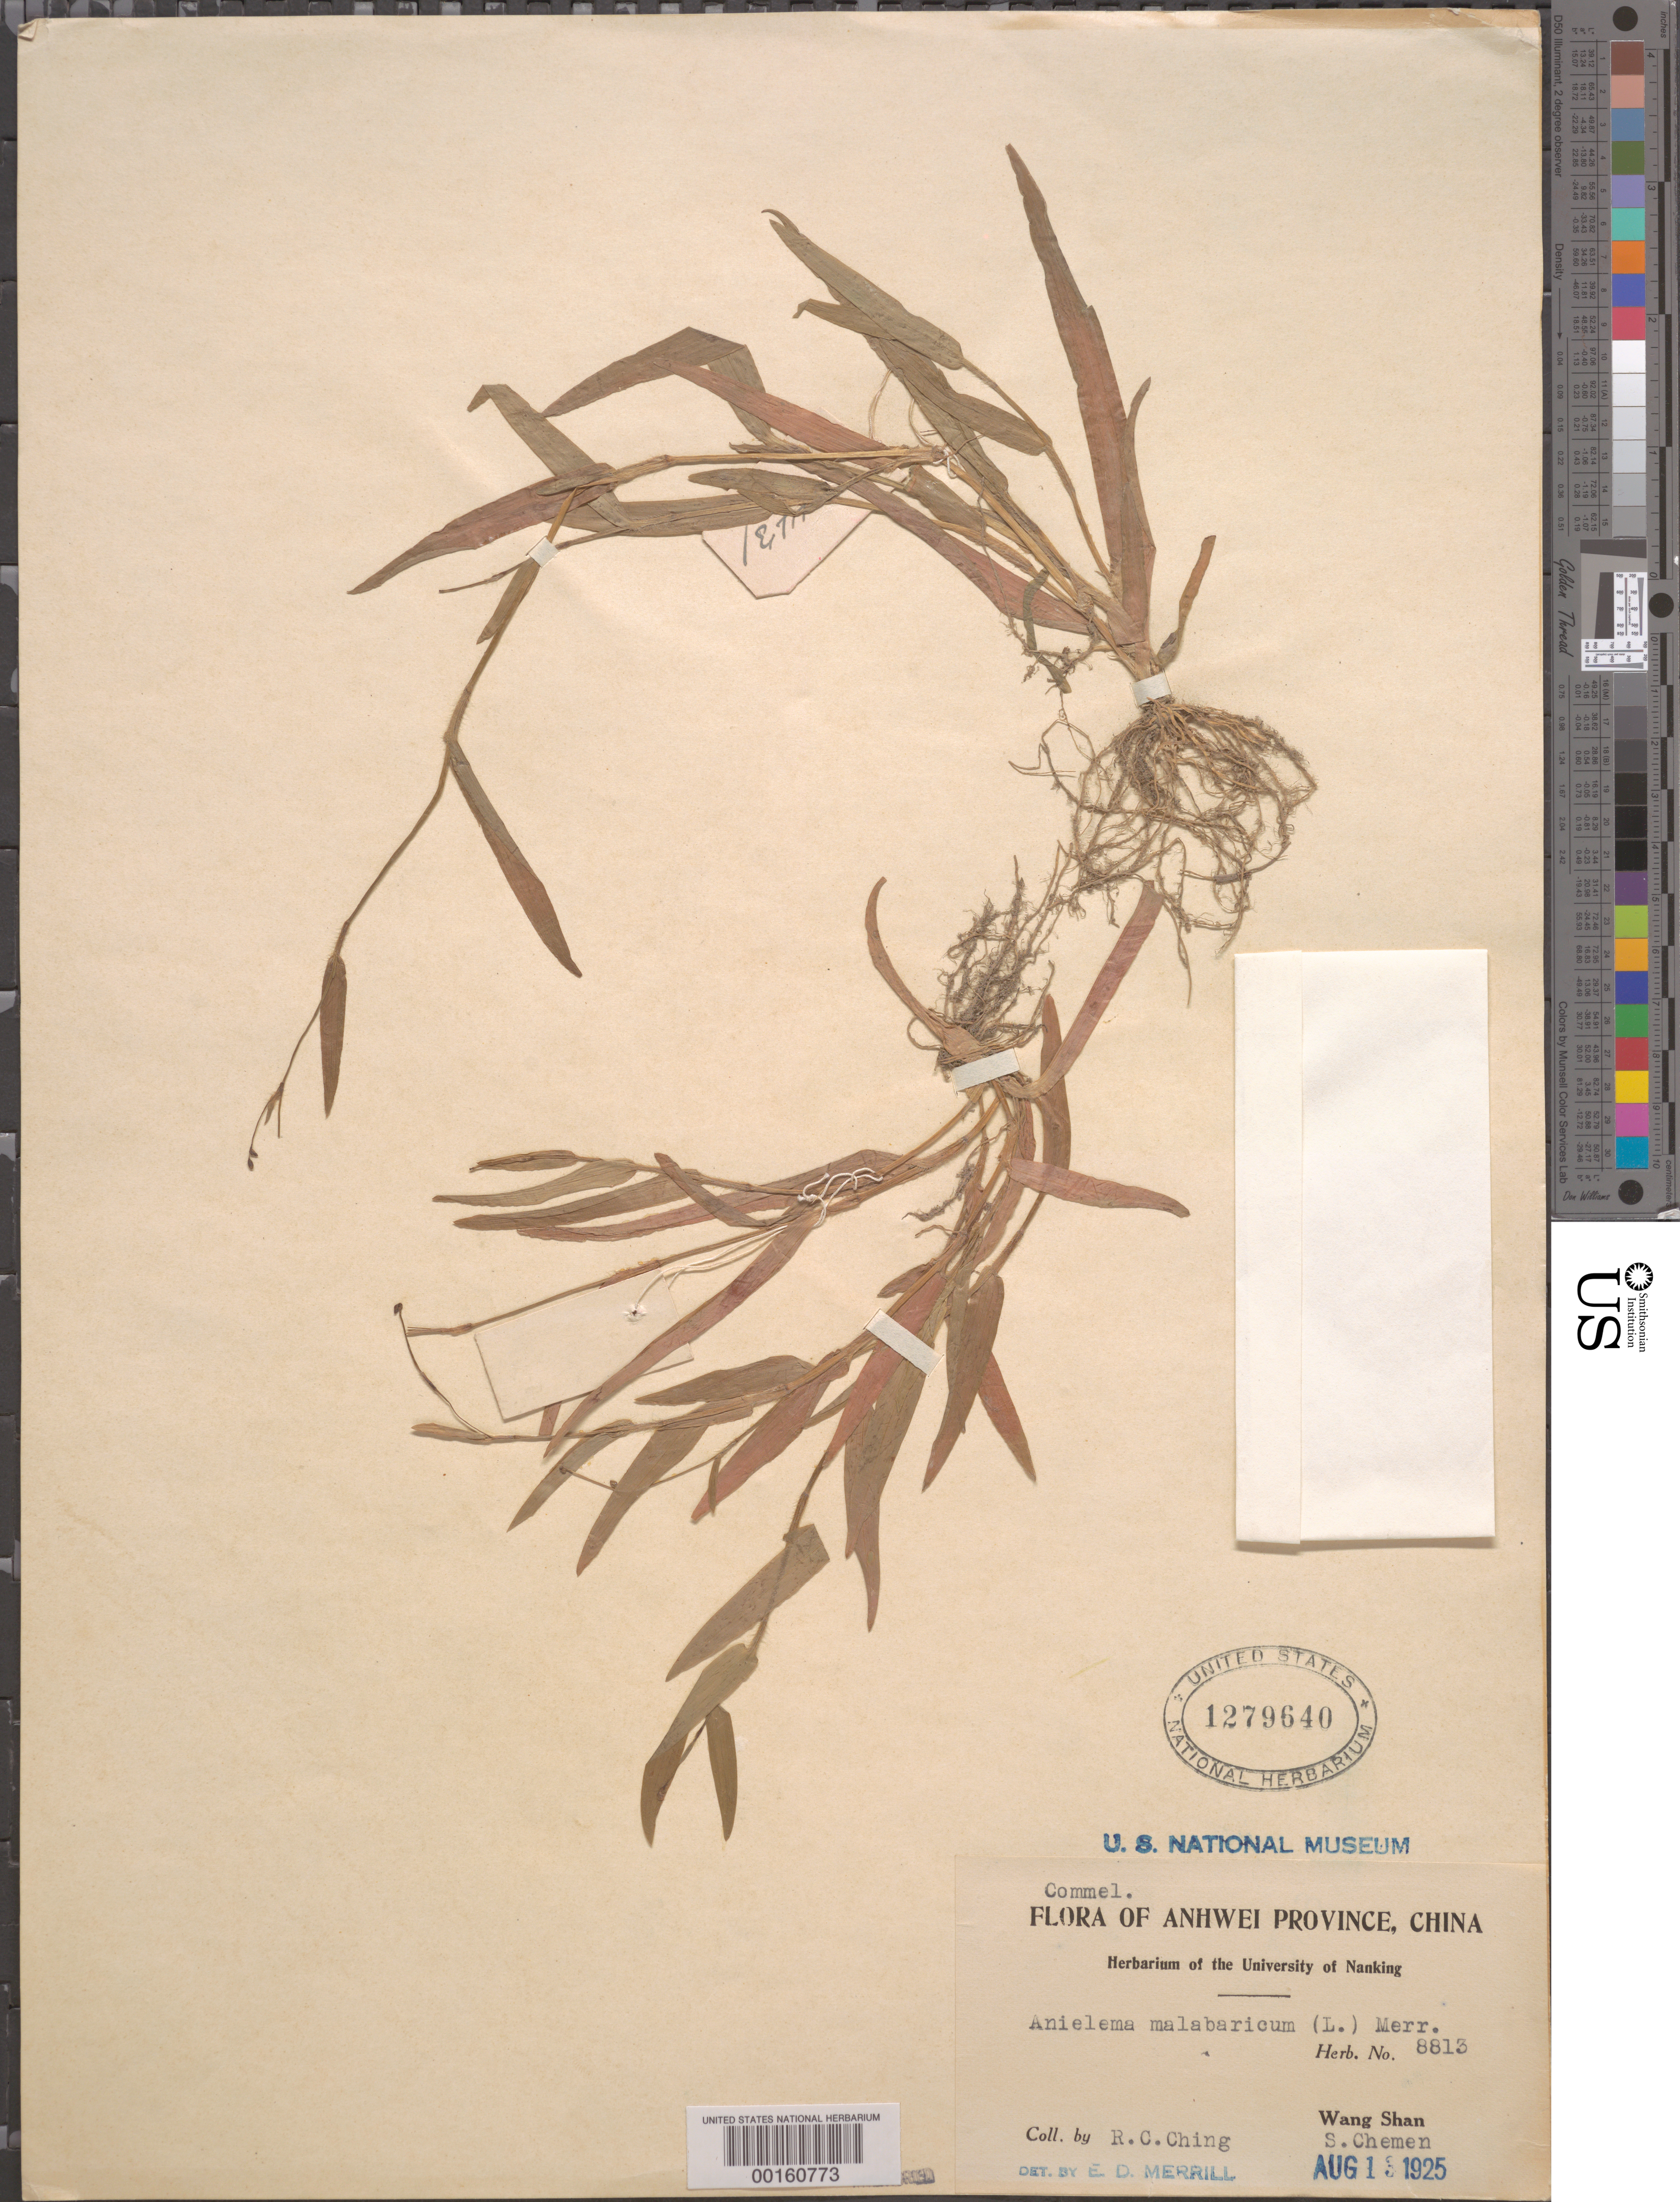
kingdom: Plantae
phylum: Tracheophyta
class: Liliopsida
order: Commelinales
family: Commelinaceae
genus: Murdannia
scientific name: Murdannia nudiflora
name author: (L.) Brenan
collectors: R. C. Ching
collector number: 8813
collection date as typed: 13 Aug 1925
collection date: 1925-08-13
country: China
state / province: Anhui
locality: Wang shan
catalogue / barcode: US 1279640